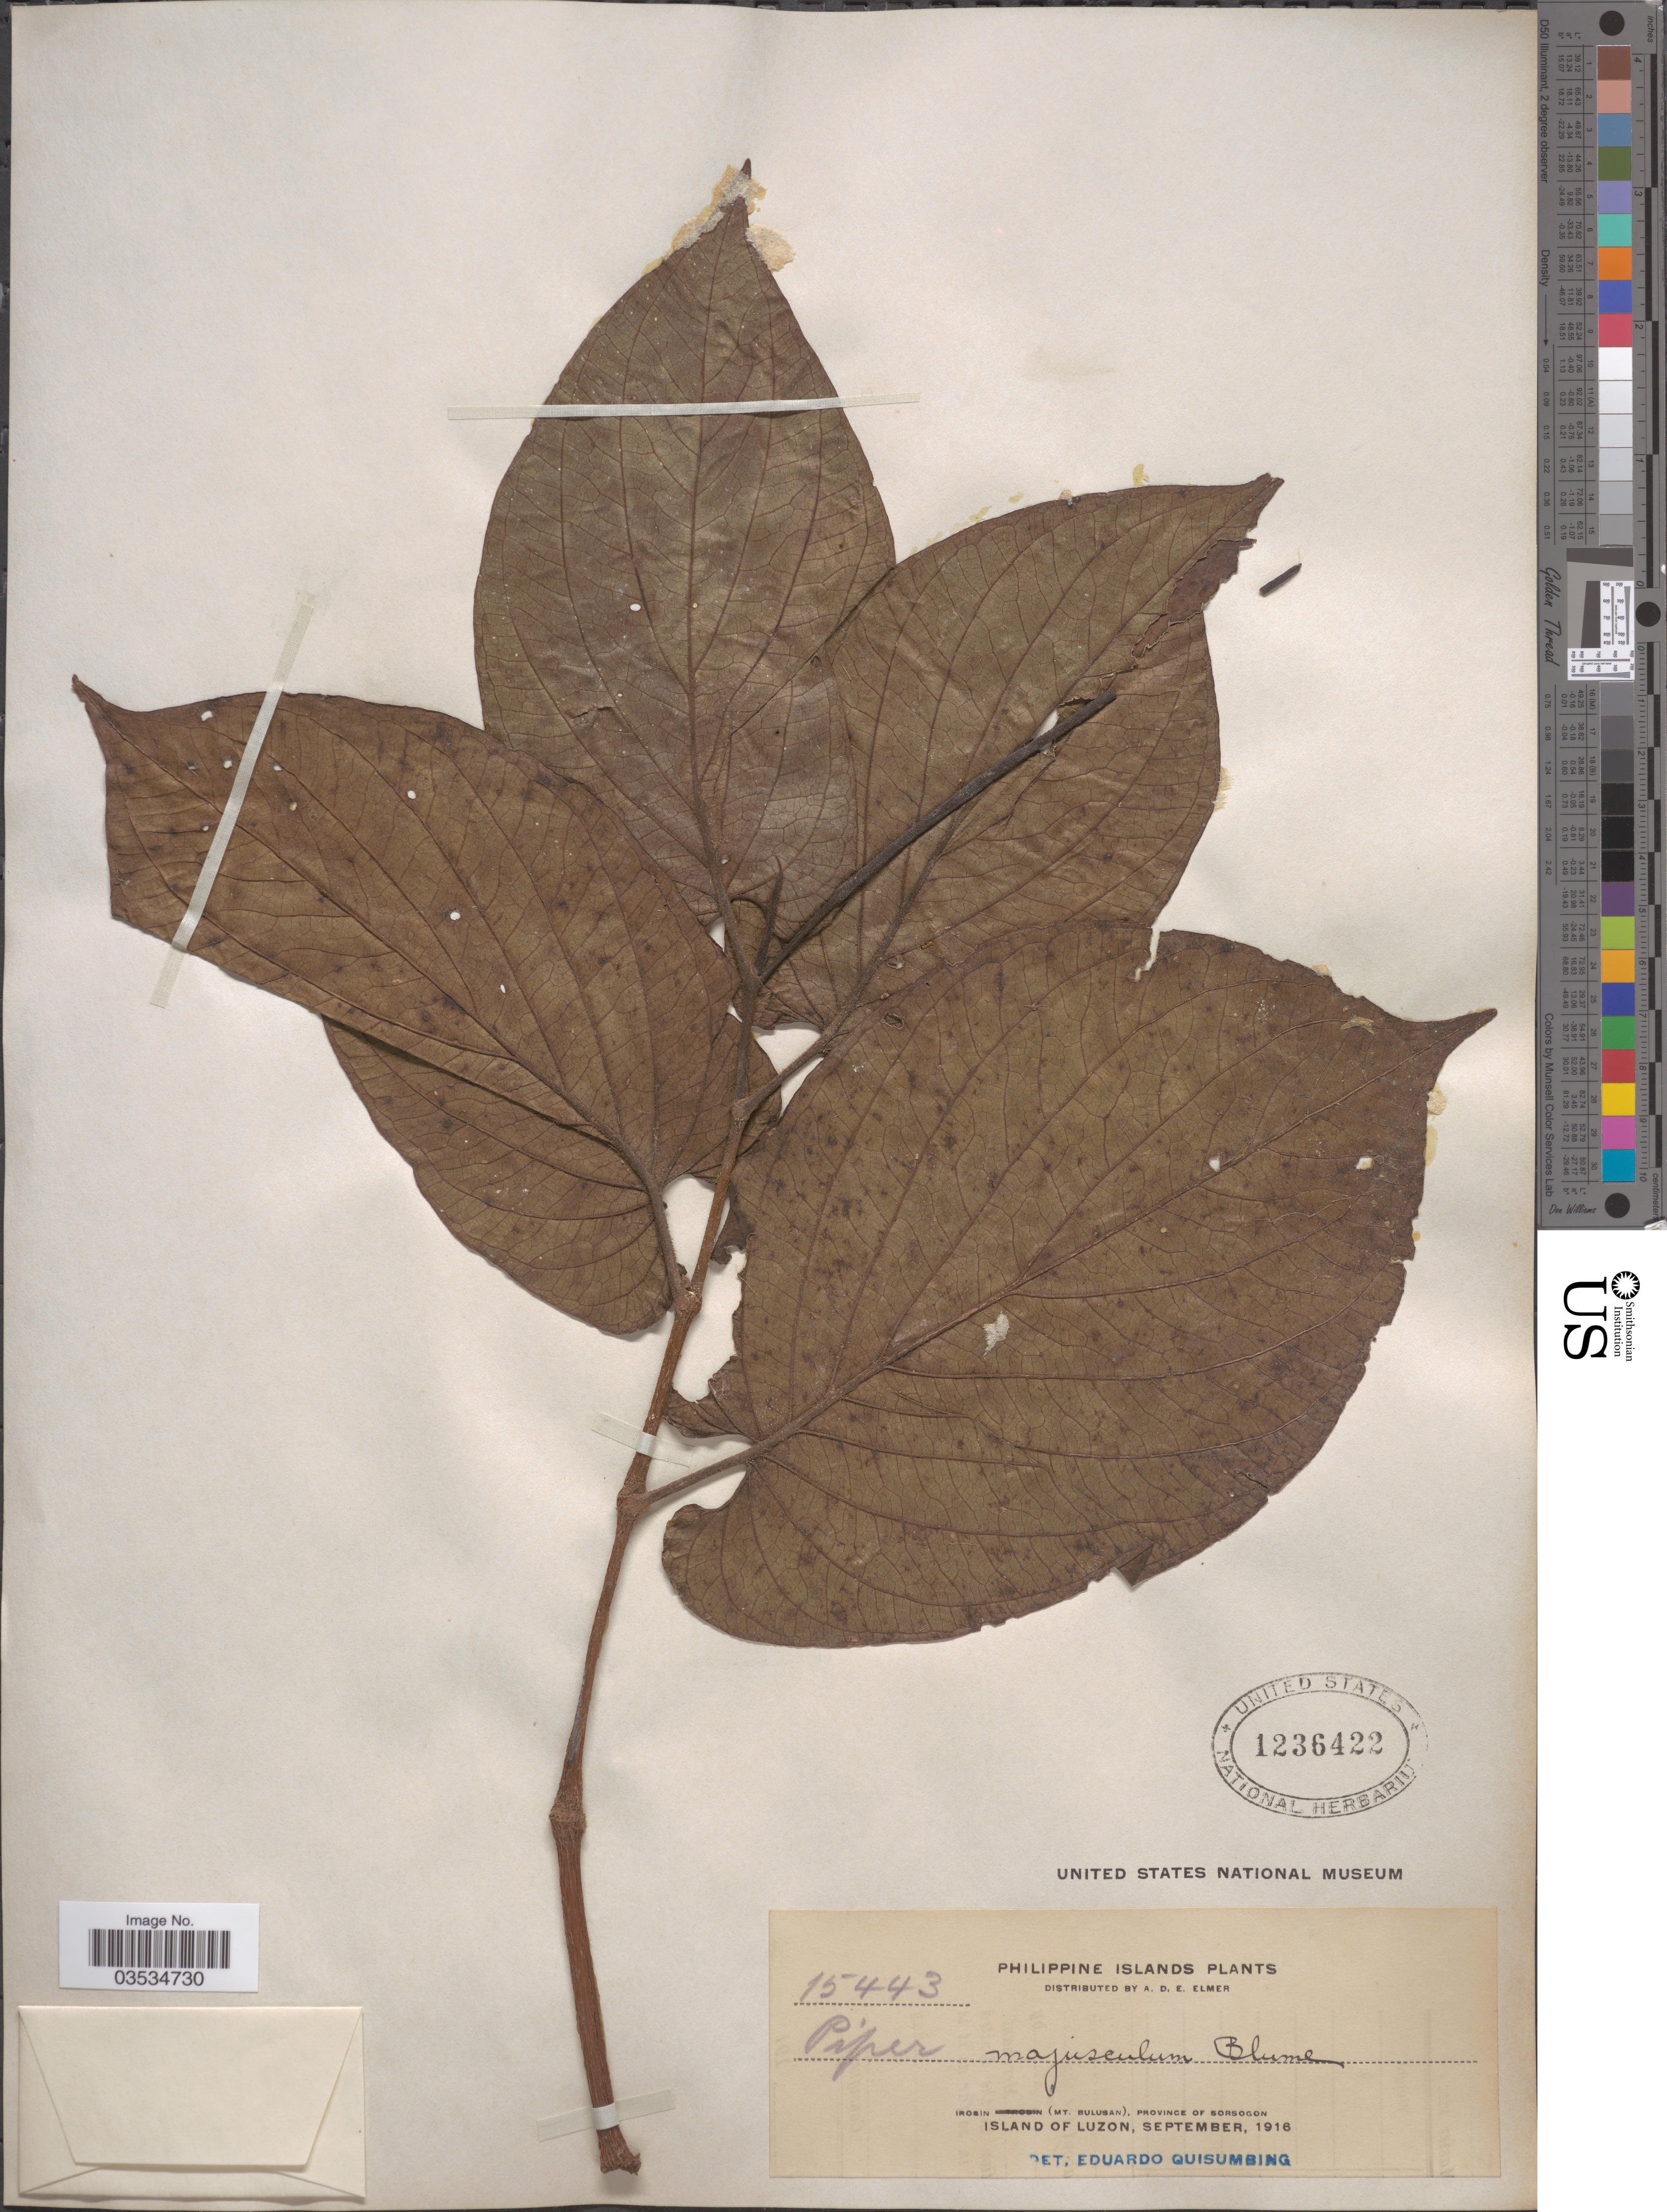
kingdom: Plantae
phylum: Tracheophyta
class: Magnoliopsida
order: Piperales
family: Piperaceae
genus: Piper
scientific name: Piper majusculum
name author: Blume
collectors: A. D. E. Elmer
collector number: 15443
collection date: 1916-09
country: Philippines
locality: Philippine Islands. Irosin (Mt. Bulusan), Province of Sorsogon. Island of Luzon.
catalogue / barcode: US 1236422